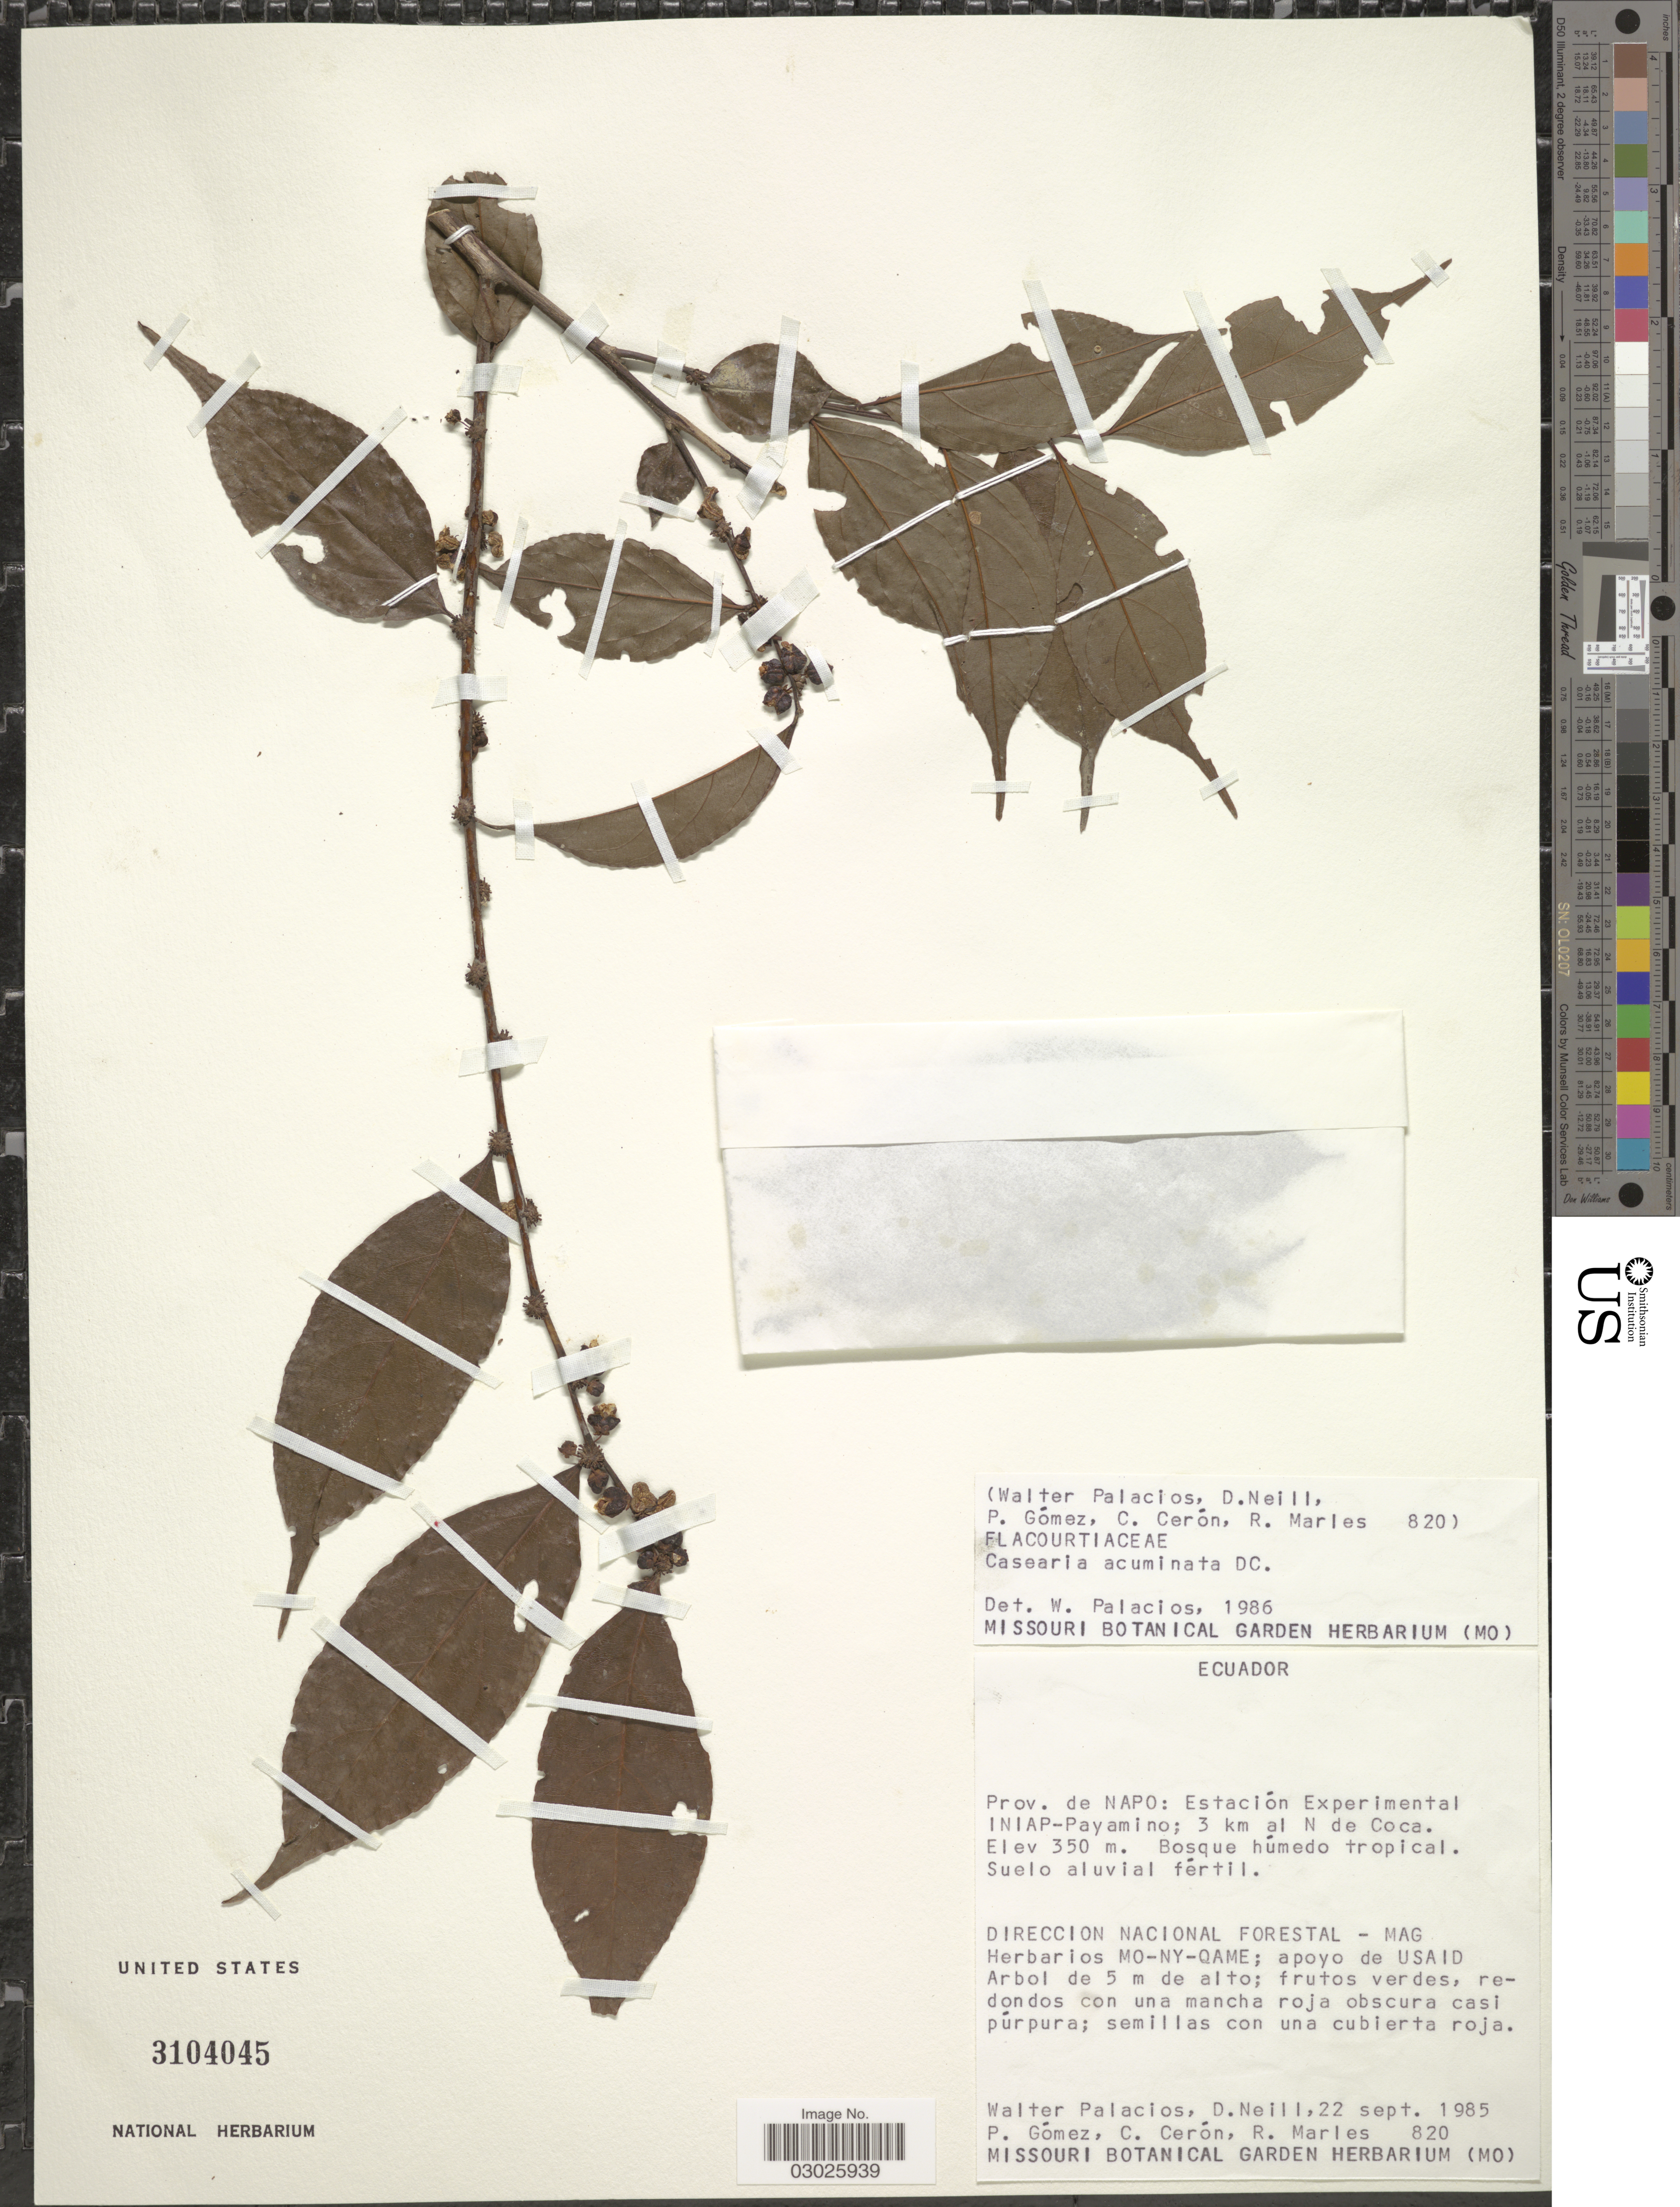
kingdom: Plantae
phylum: Tracheophyta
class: Magnoliopsida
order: Malpighiales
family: Salicaceae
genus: Casearia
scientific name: Casearia acuminata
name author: DC.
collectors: W. Palacios, D. Neill, P. Gómez, C. E. Cerón M. & R. Marles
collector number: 820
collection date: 1985-09-22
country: Ecuador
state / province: Napo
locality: Estación Experimental INIAP-Payamino; 3 km al N de Coca.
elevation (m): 350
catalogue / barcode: US 3104045